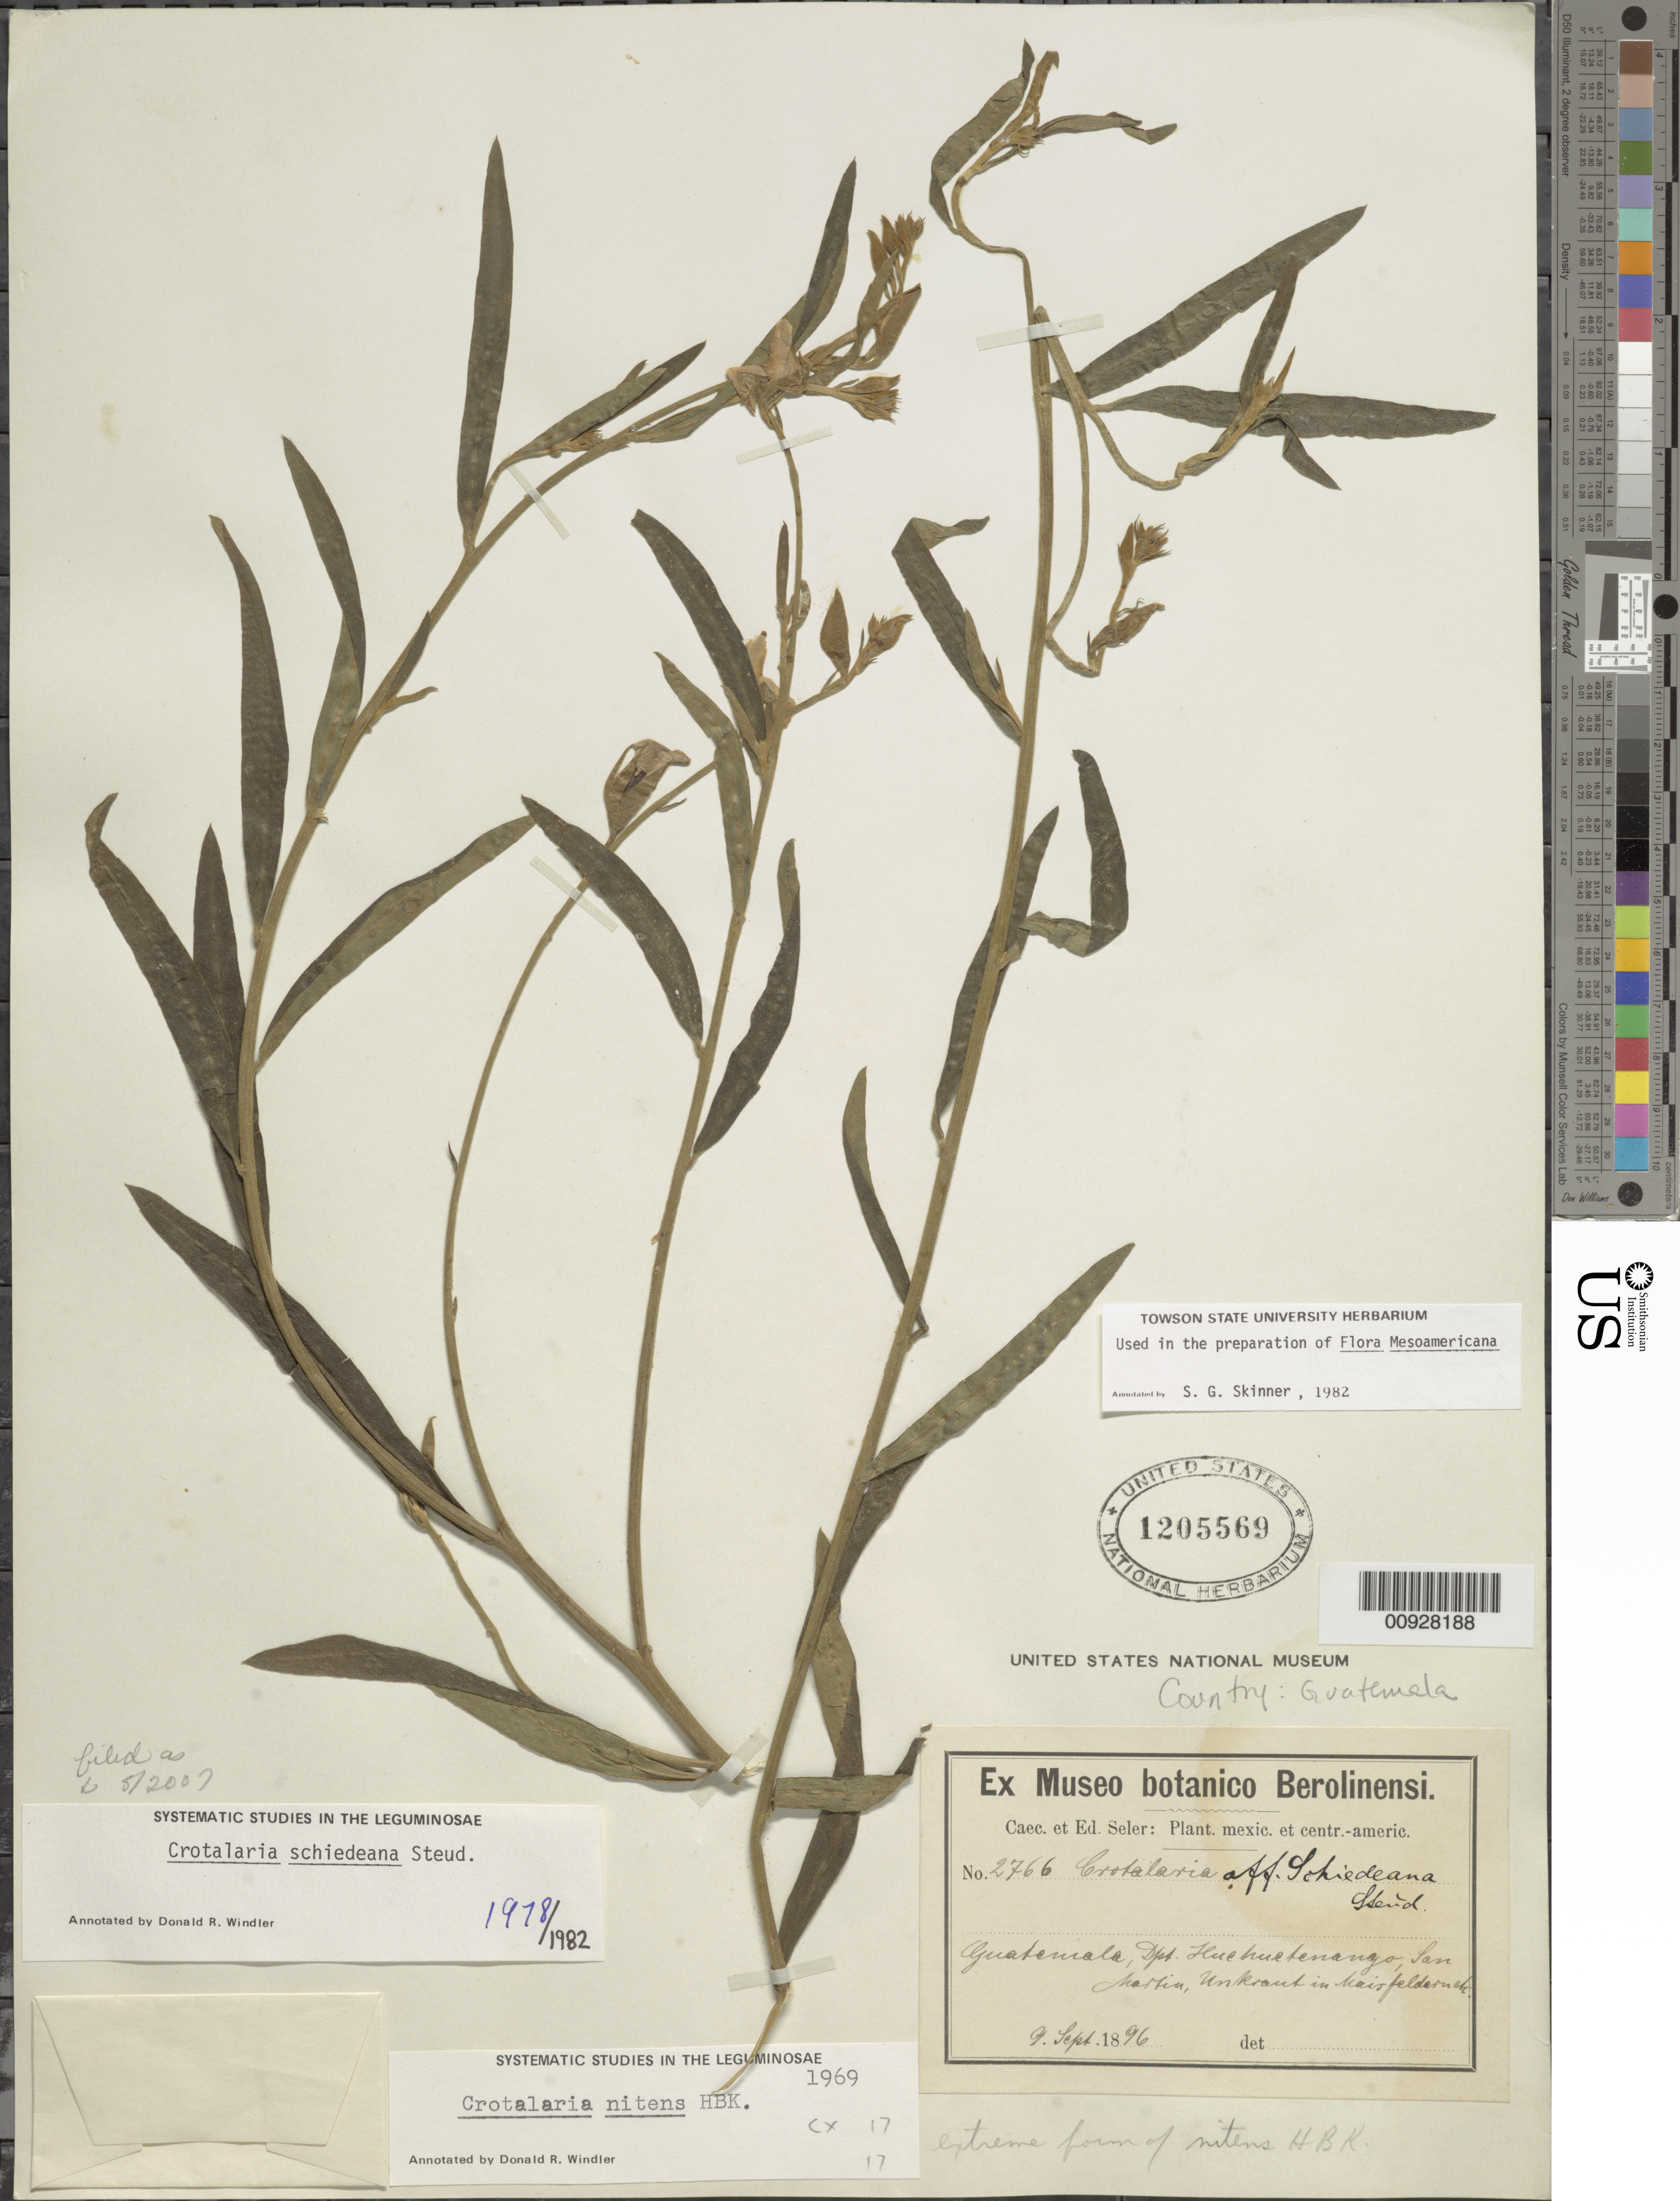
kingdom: Plantae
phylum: Tracheophyta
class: Magnoliopsida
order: Fabales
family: Fabaceae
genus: Crotalaria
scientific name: Crotalaria schiedeana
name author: Steud.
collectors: C. Seler & E. G. Seler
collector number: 2766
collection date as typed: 09 Sep 1896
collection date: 1896-09-09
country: Guatemala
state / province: Huehuetenango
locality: Guatemala, Dept. Huehuetenango, San Martín.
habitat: In Mais felderuek.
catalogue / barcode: US 1205569